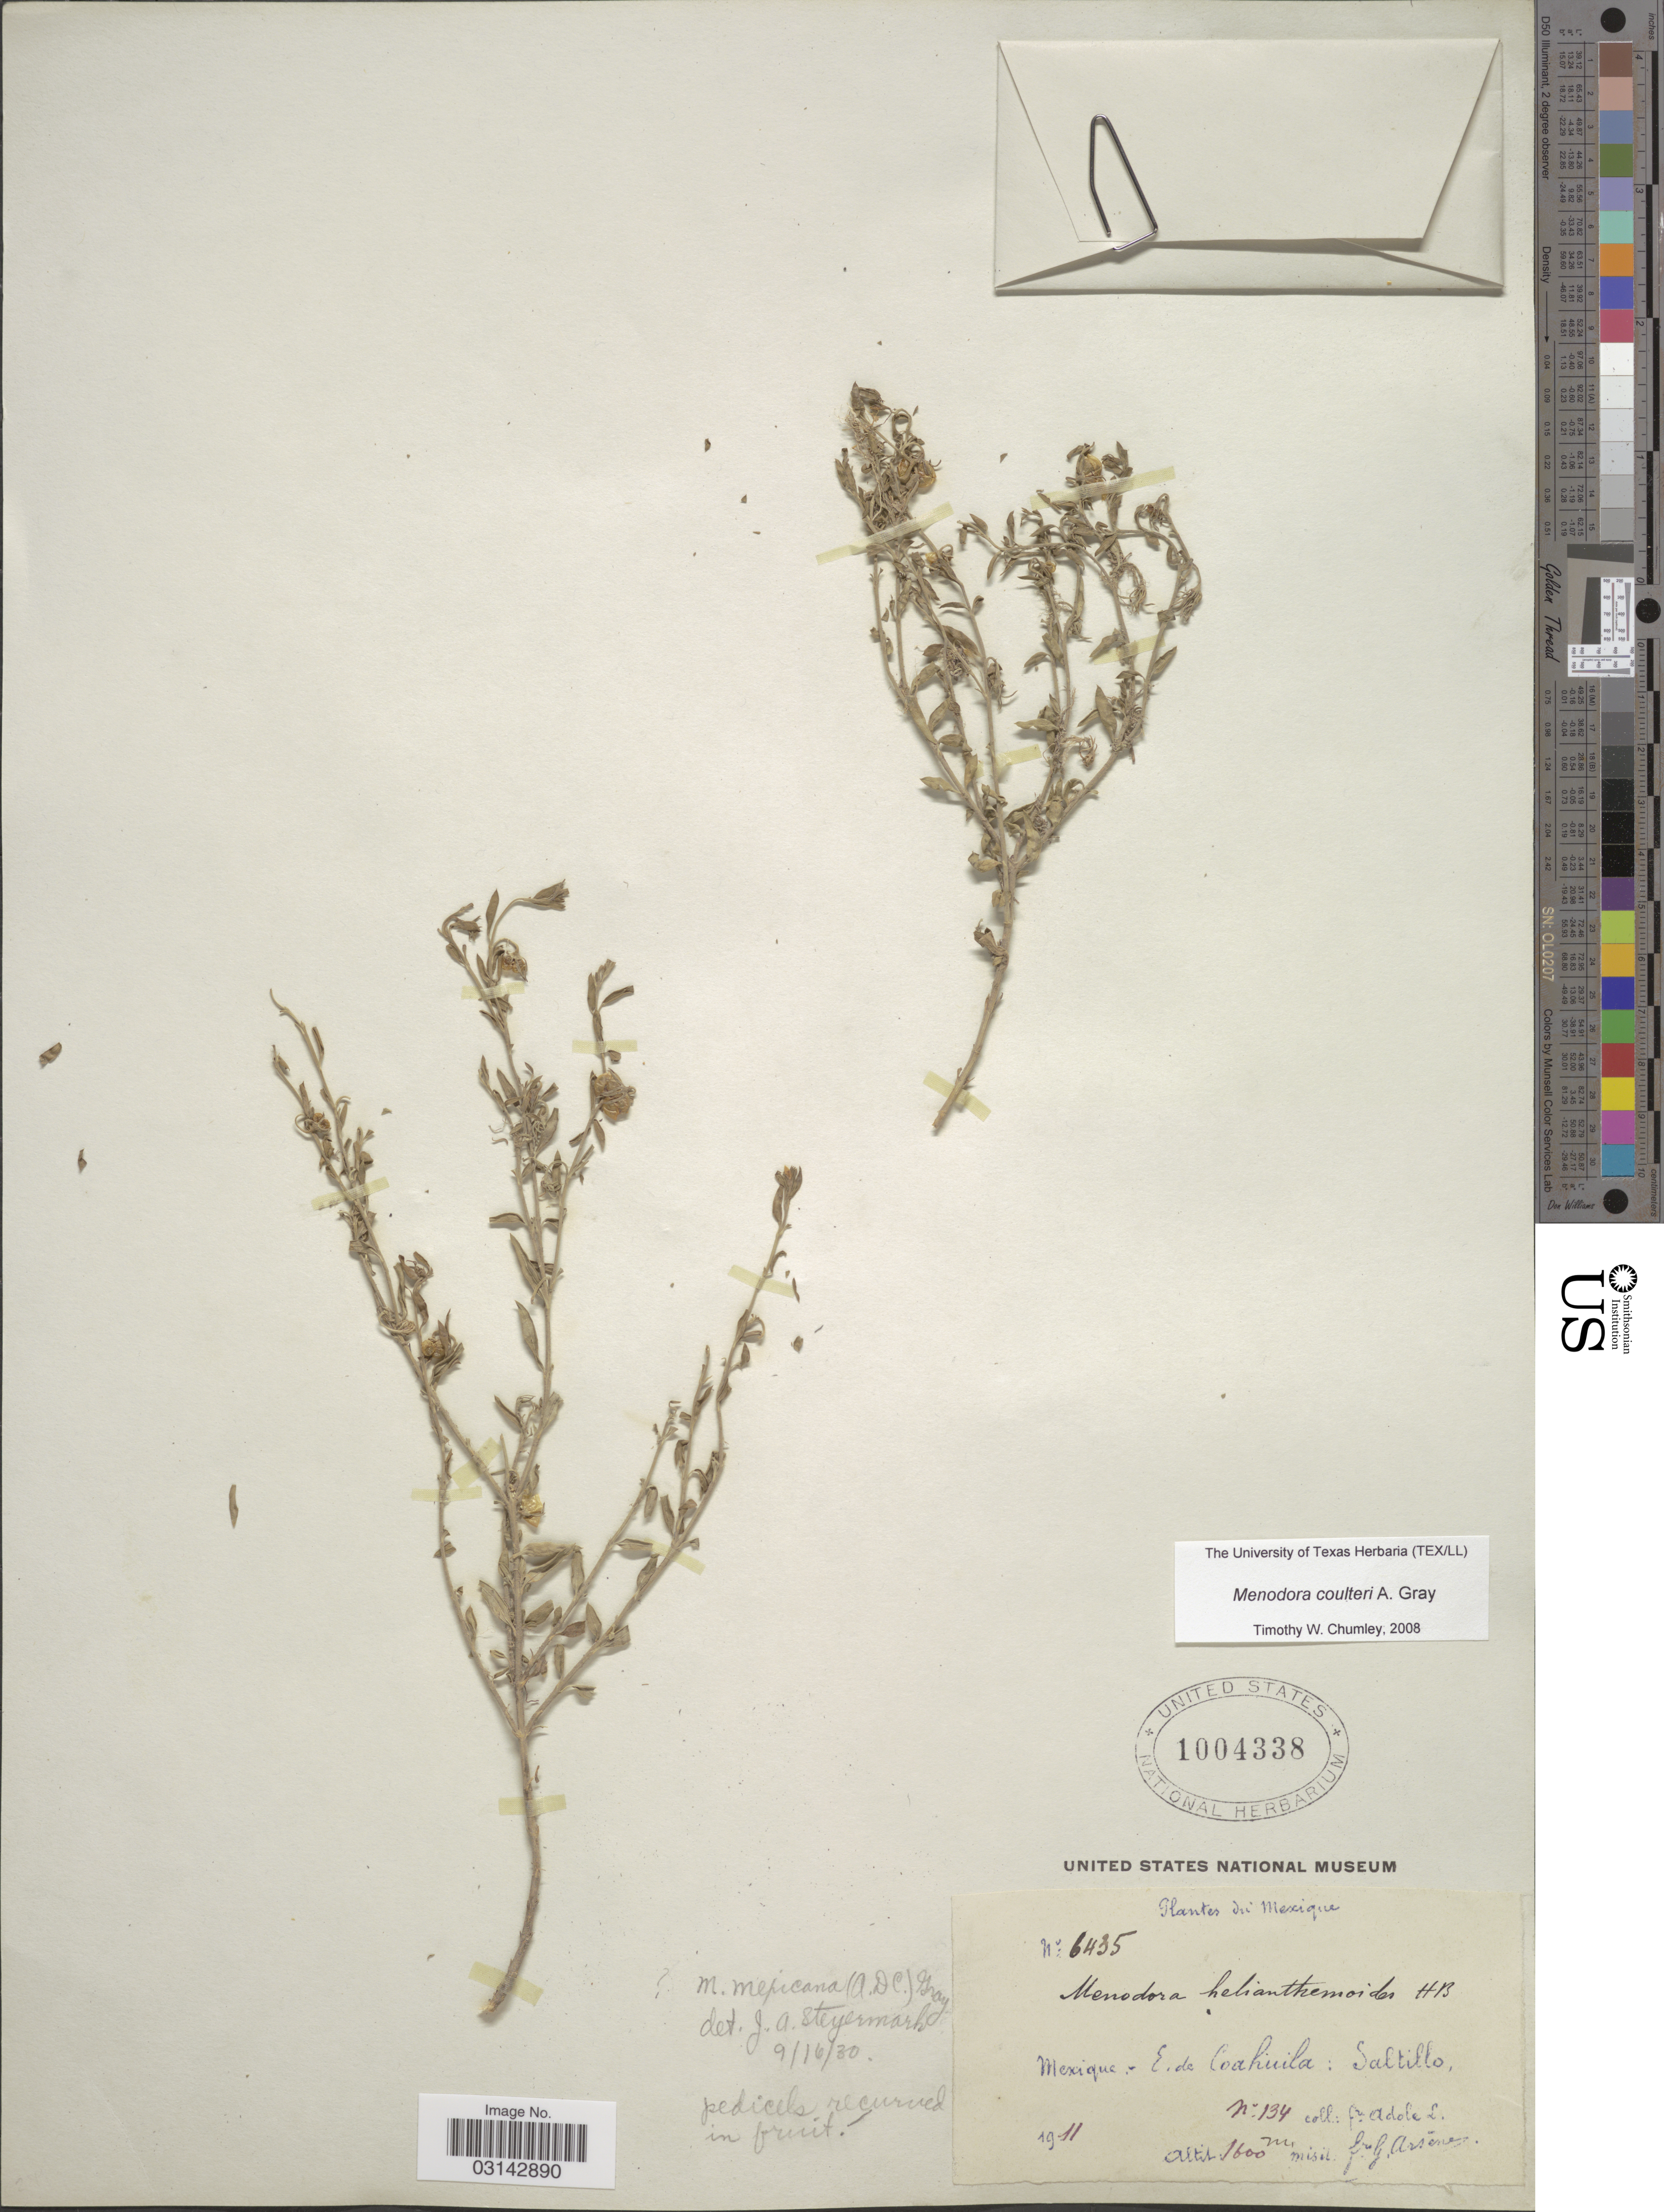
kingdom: Plantae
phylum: Tracheophyta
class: Magnoliopsida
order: Lamiales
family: Oleaceae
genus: Menodora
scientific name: Menodora coulteri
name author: A. Gray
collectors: F. Adole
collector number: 134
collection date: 1911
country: Mexico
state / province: Coahuila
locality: Saltillo.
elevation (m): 1600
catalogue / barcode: US 1004338